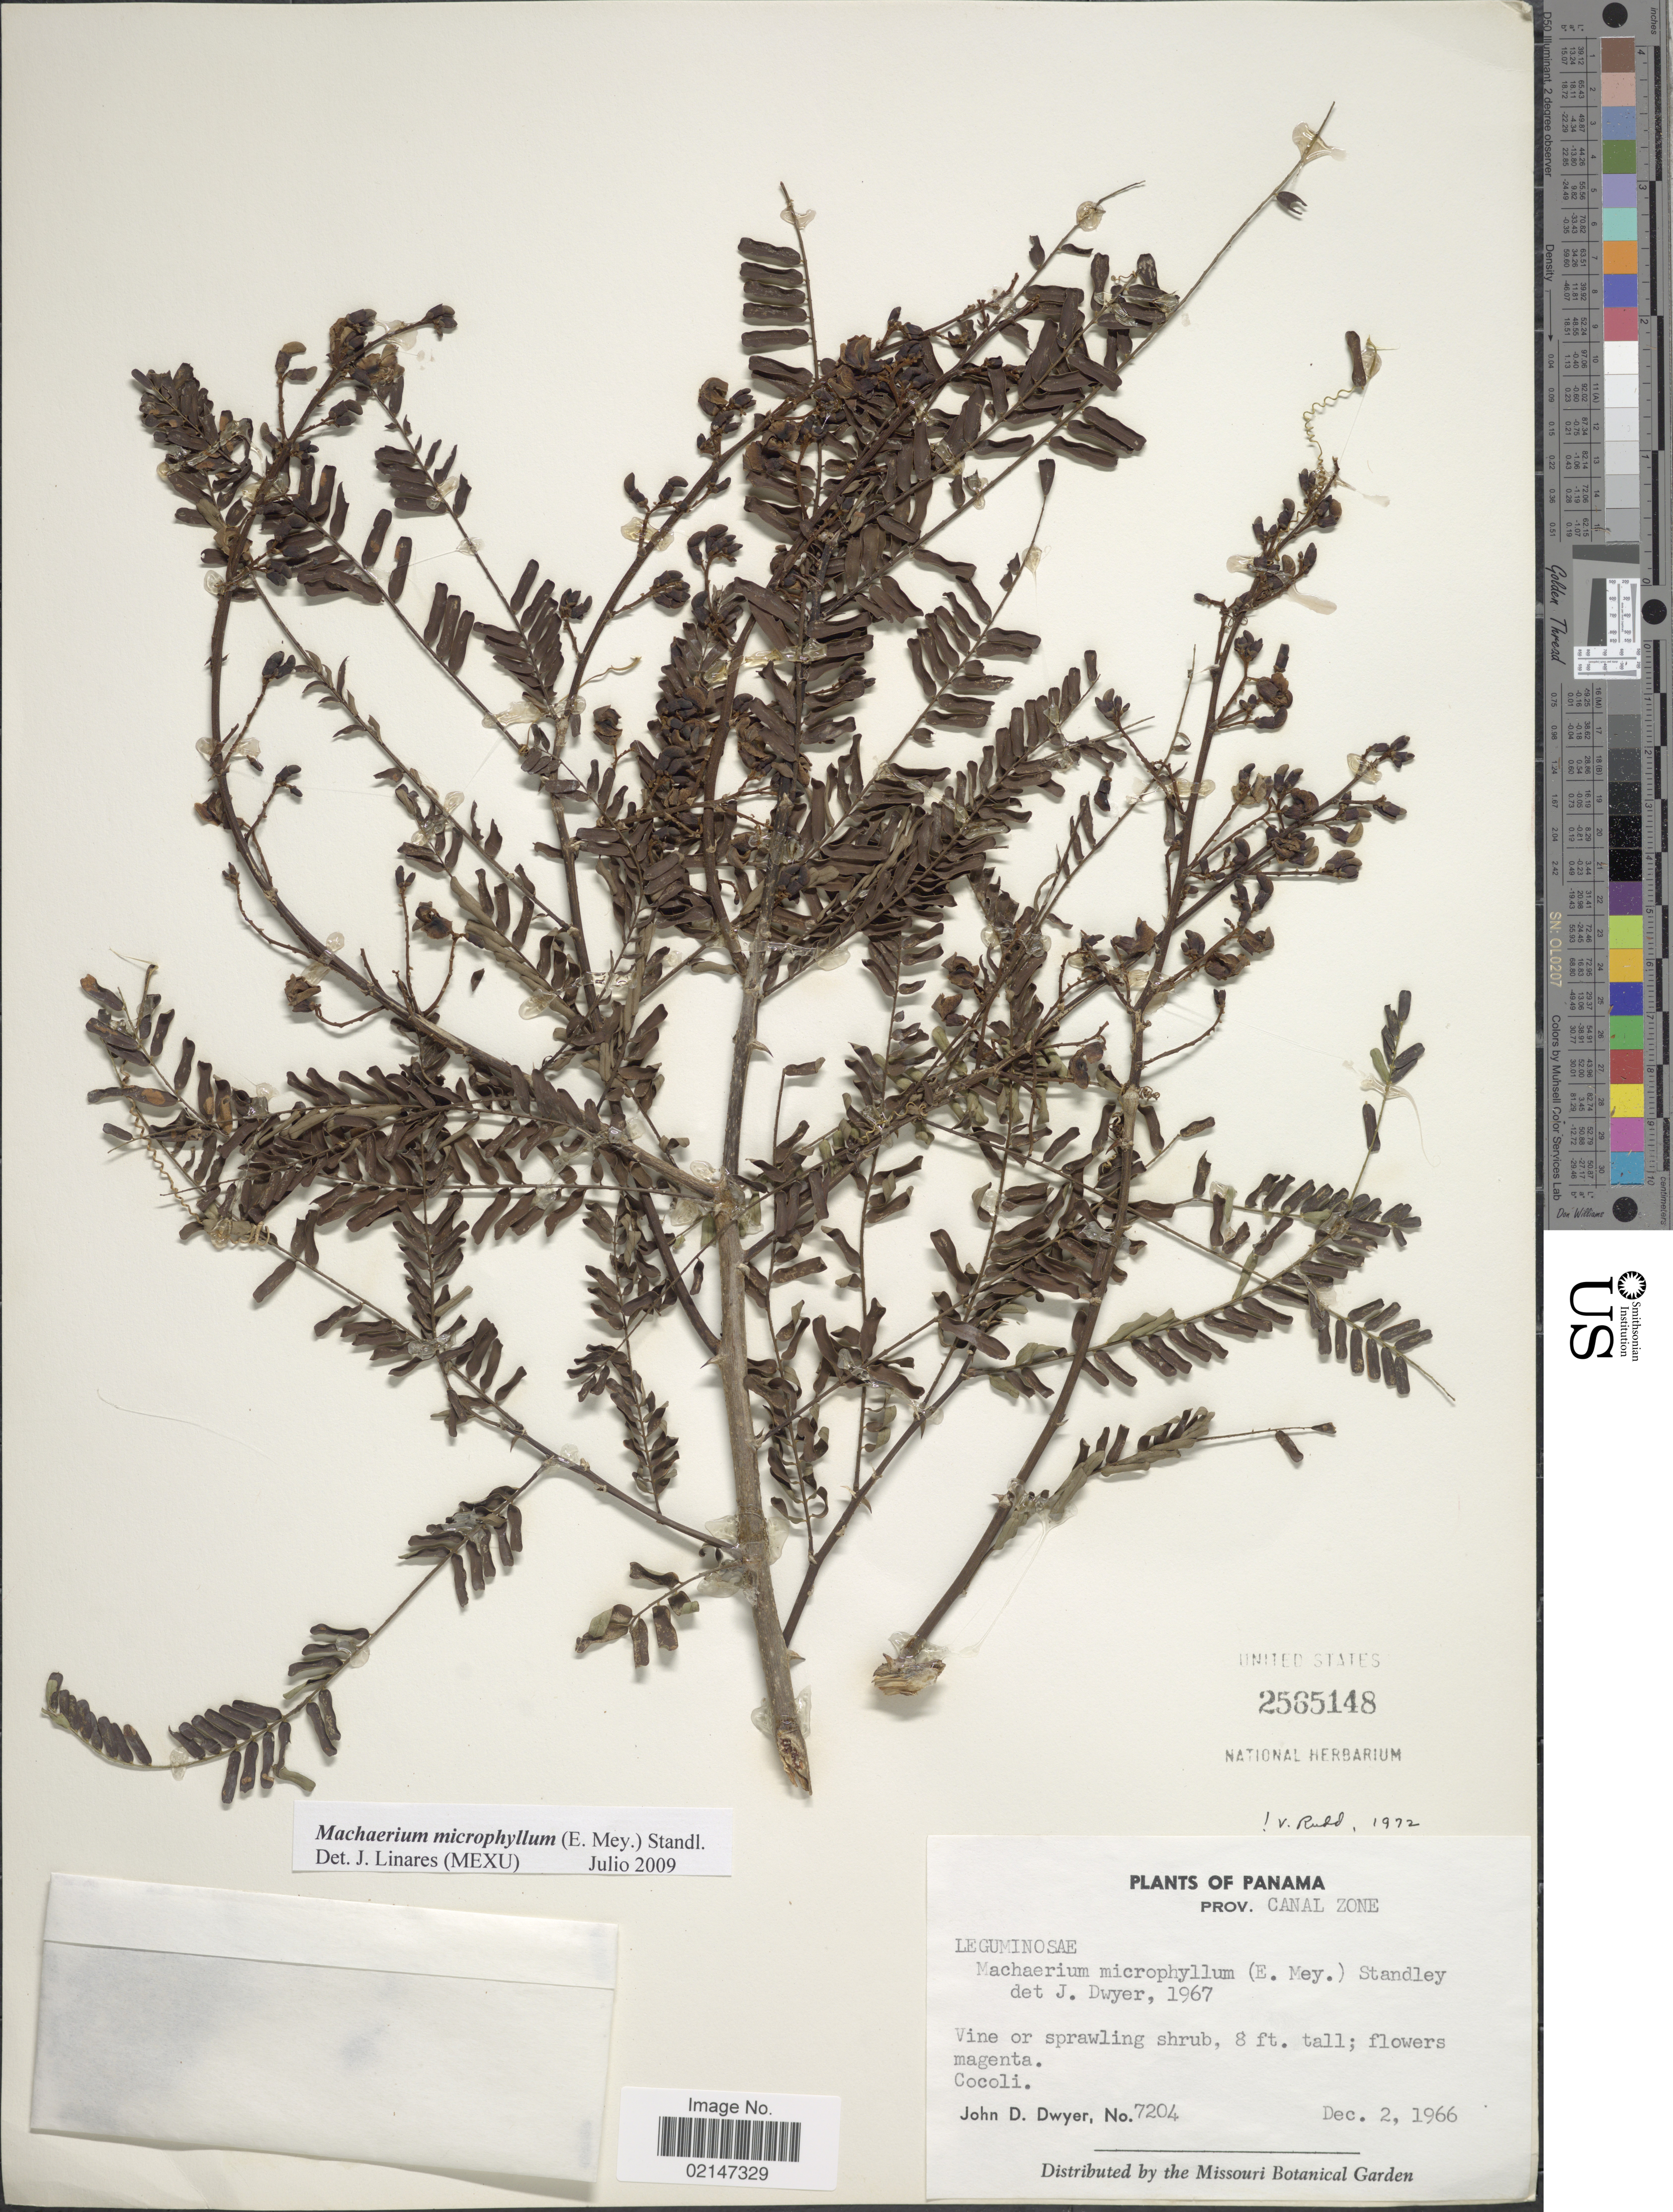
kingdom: Plantae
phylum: Tracheophyta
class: Magnoliopsida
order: Fabales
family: Fabaceae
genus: Machaerium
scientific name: Machaerium microphyllum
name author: Standl.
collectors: J. D. Dwyer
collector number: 7204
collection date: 1966-12-02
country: Panama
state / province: Panamá Oeste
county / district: Canal Zone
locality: Cocoli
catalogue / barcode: US 2565148